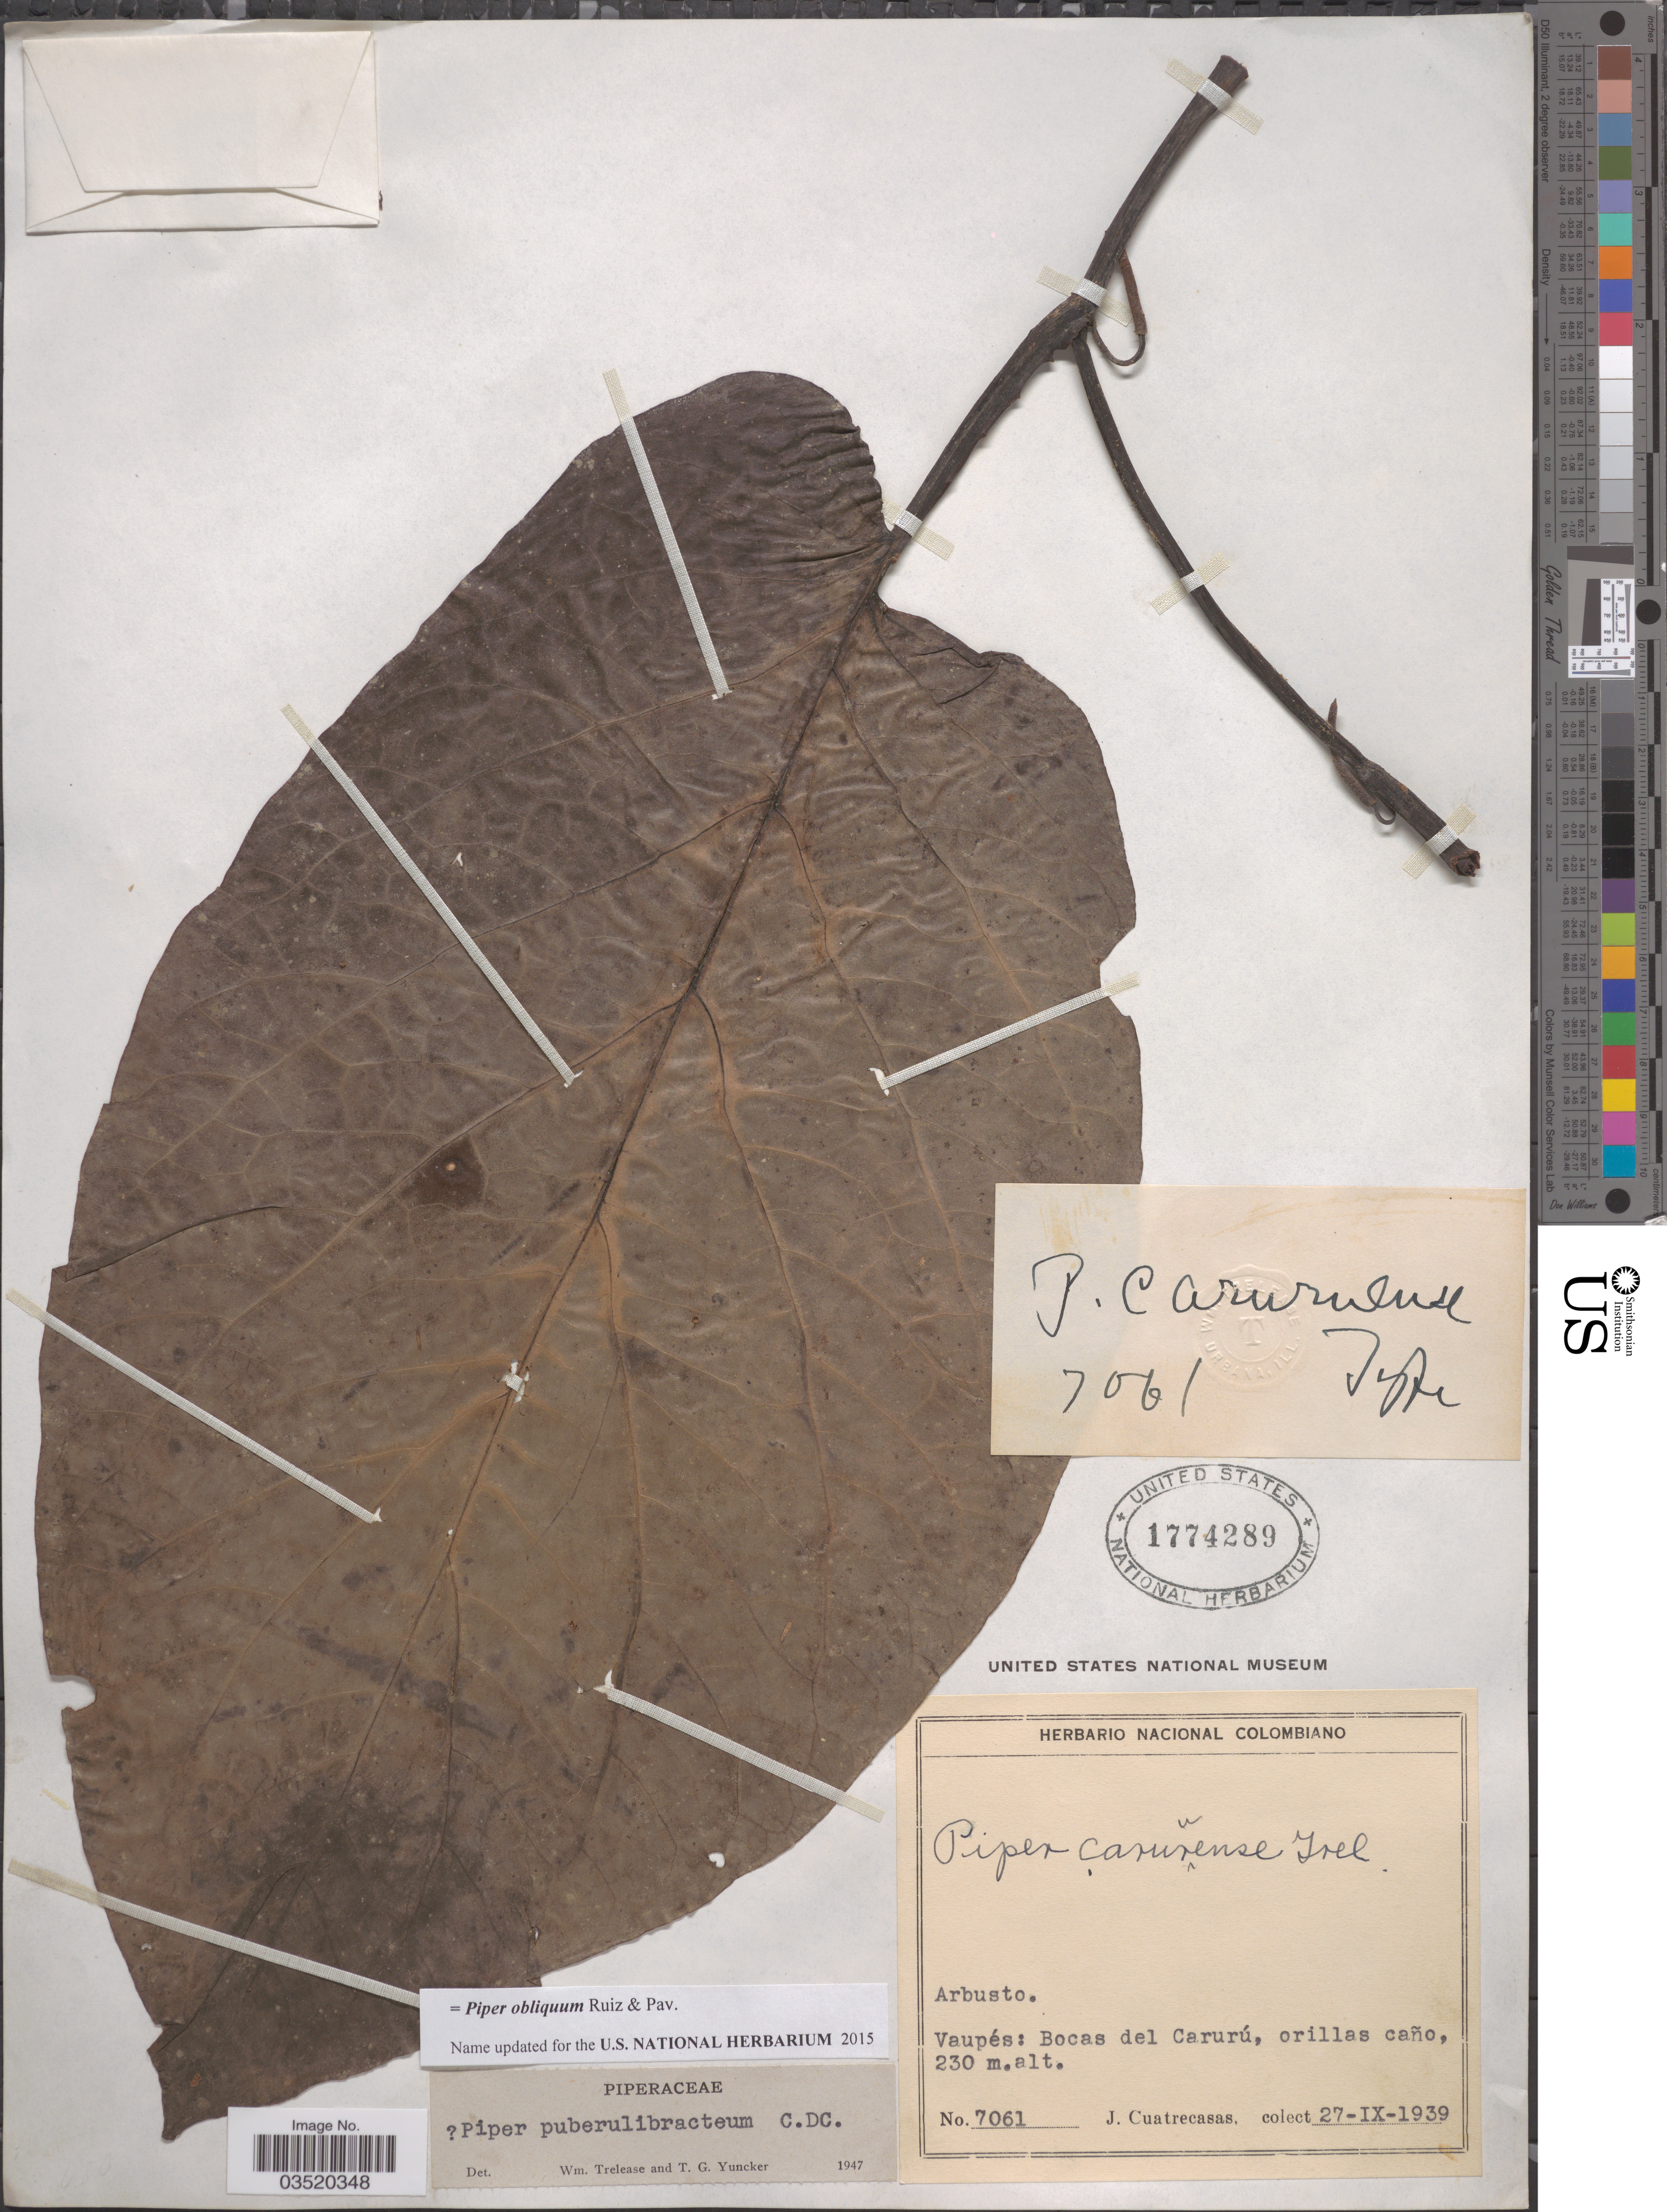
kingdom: Plantae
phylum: Tracheophyta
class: Magnoliopsida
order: Piperales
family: Piperaceae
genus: Piper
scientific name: Piper obliquum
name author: Ruiz & Pav.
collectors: J. Cuatrecasas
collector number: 7061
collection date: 1939-09-27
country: Colombia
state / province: Vaupés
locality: Bocas del Carurú, oillas caño.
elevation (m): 230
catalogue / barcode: US 1774289